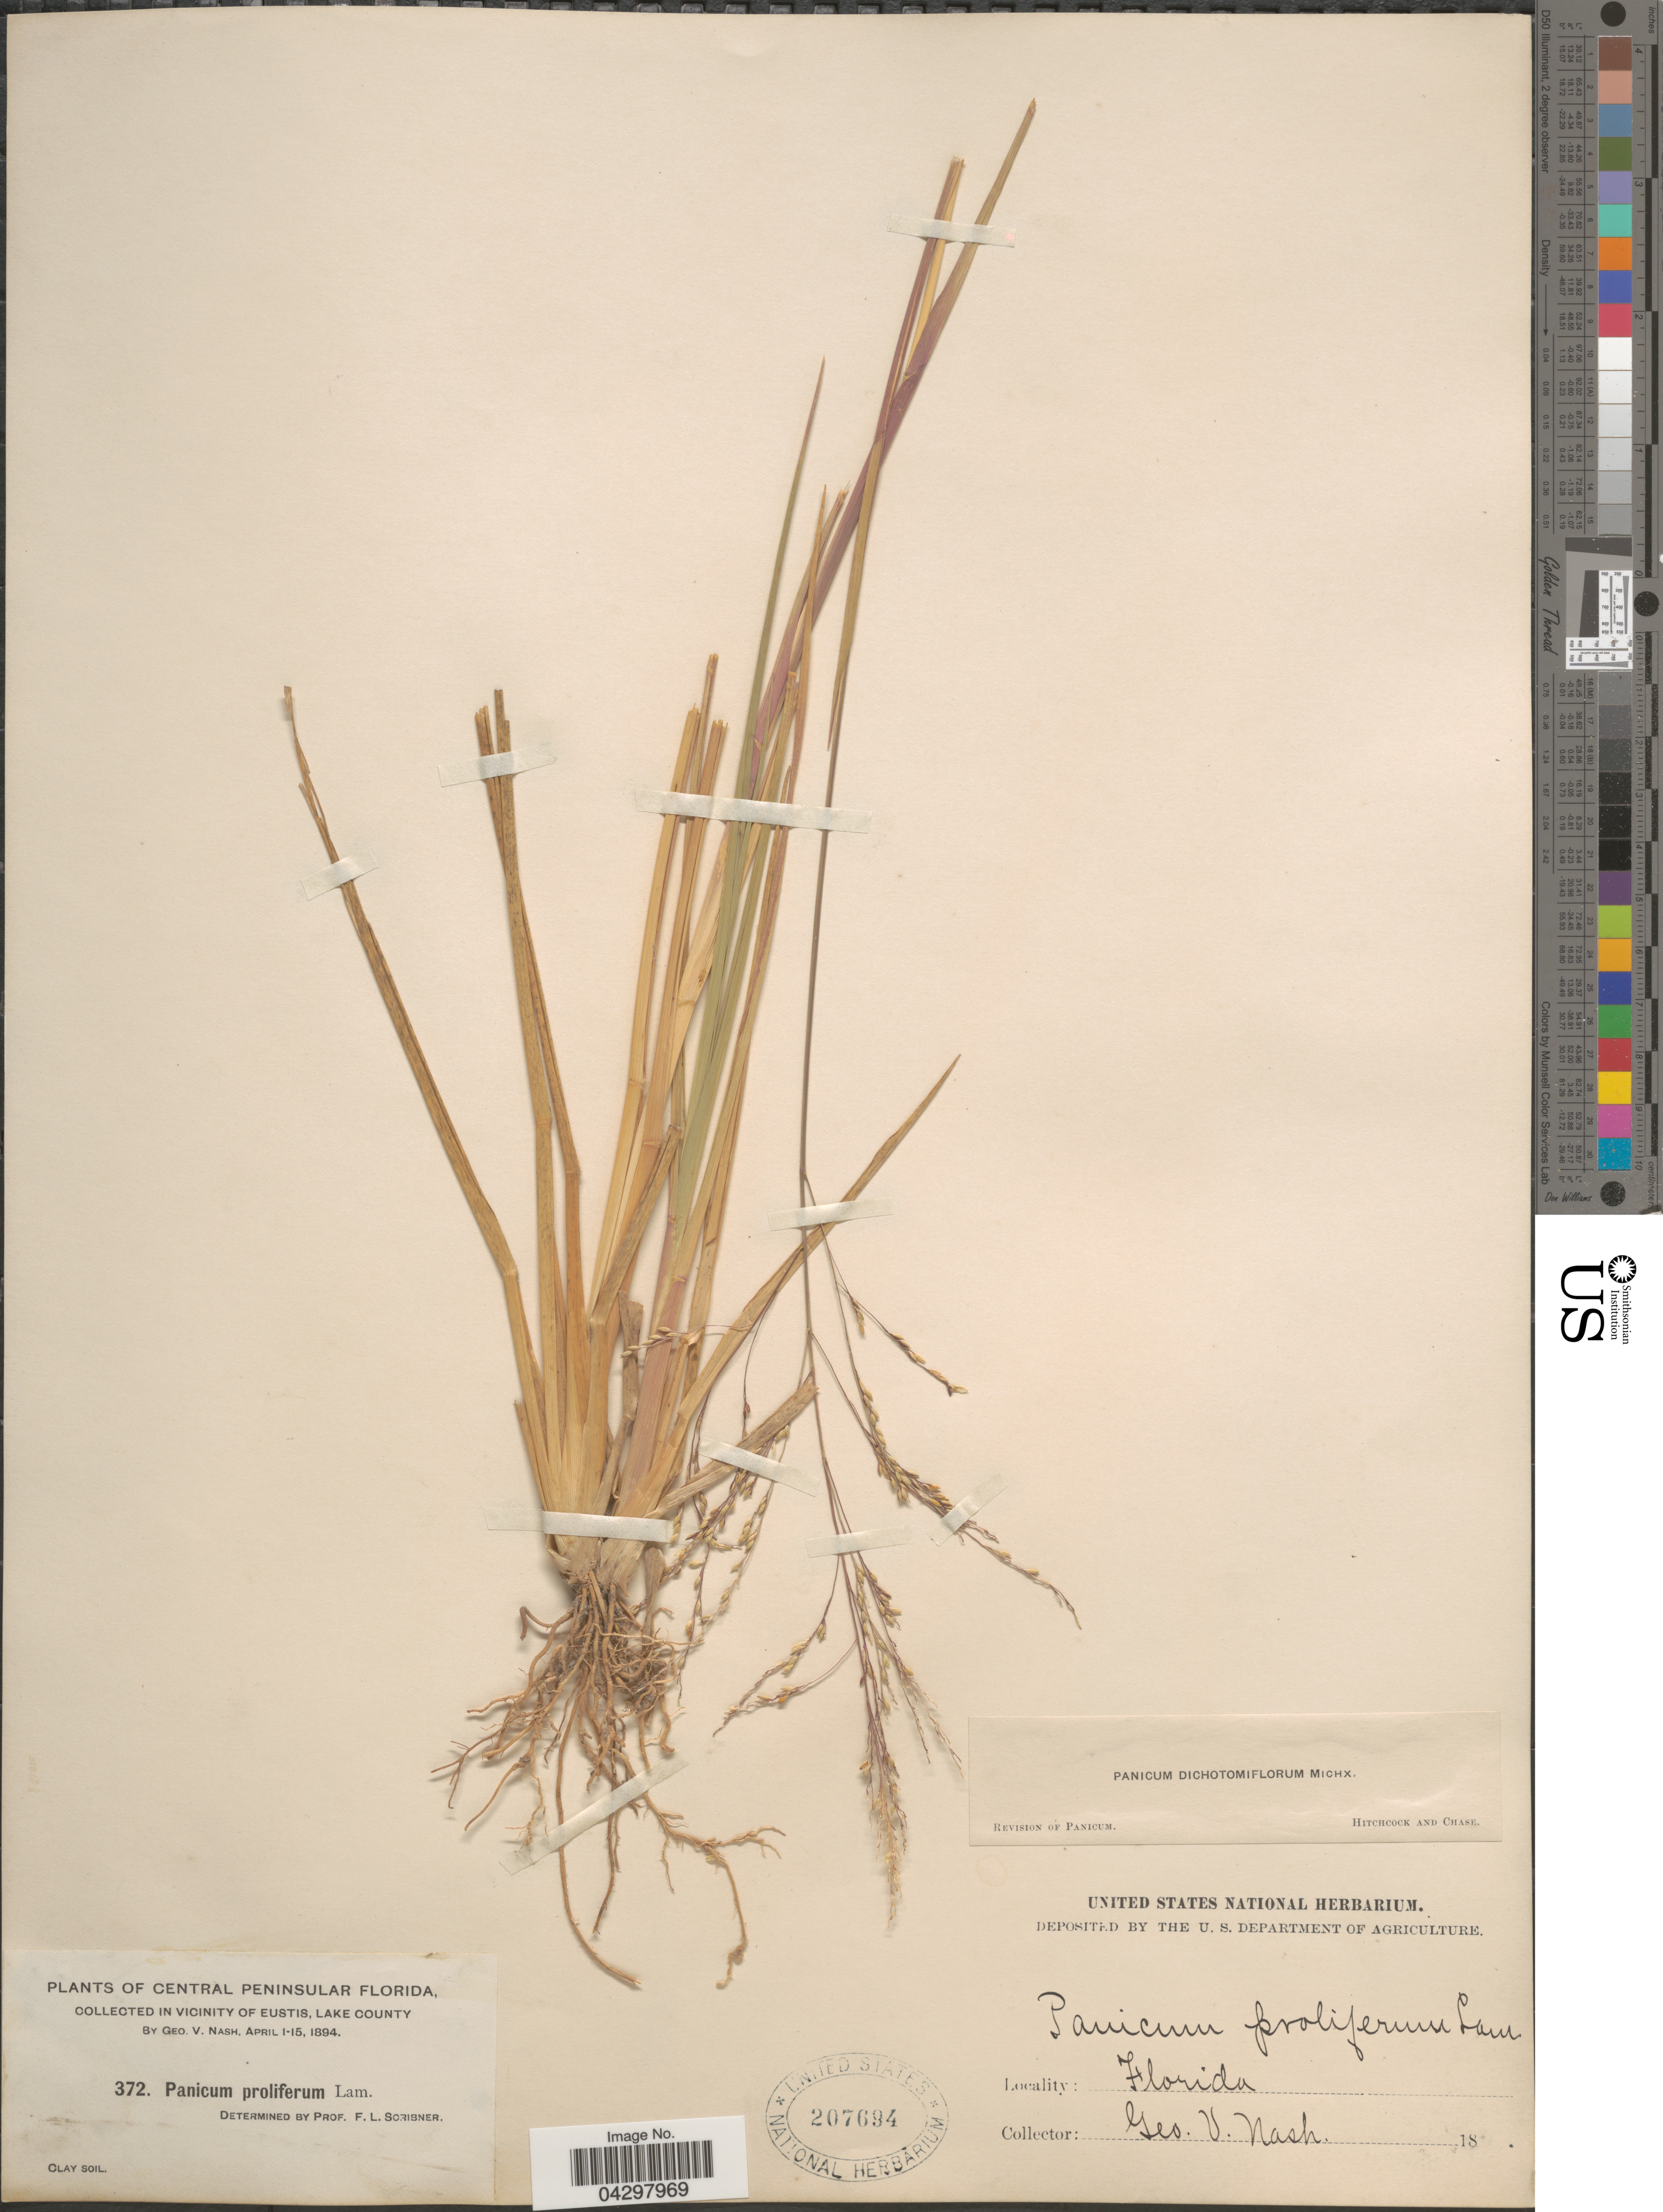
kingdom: Plantae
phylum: Tracheophyta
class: Liliopsida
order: Poales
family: Poaceae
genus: Panicum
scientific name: Panicum dichotomiflorum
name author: Michx.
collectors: G. V. Nash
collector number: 372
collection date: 1894-04-01/1894-04-15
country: United States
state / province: Florida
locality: Central Peninsular Florida. In Vicinity of Eustis, Lake County.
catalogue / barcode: US 207694